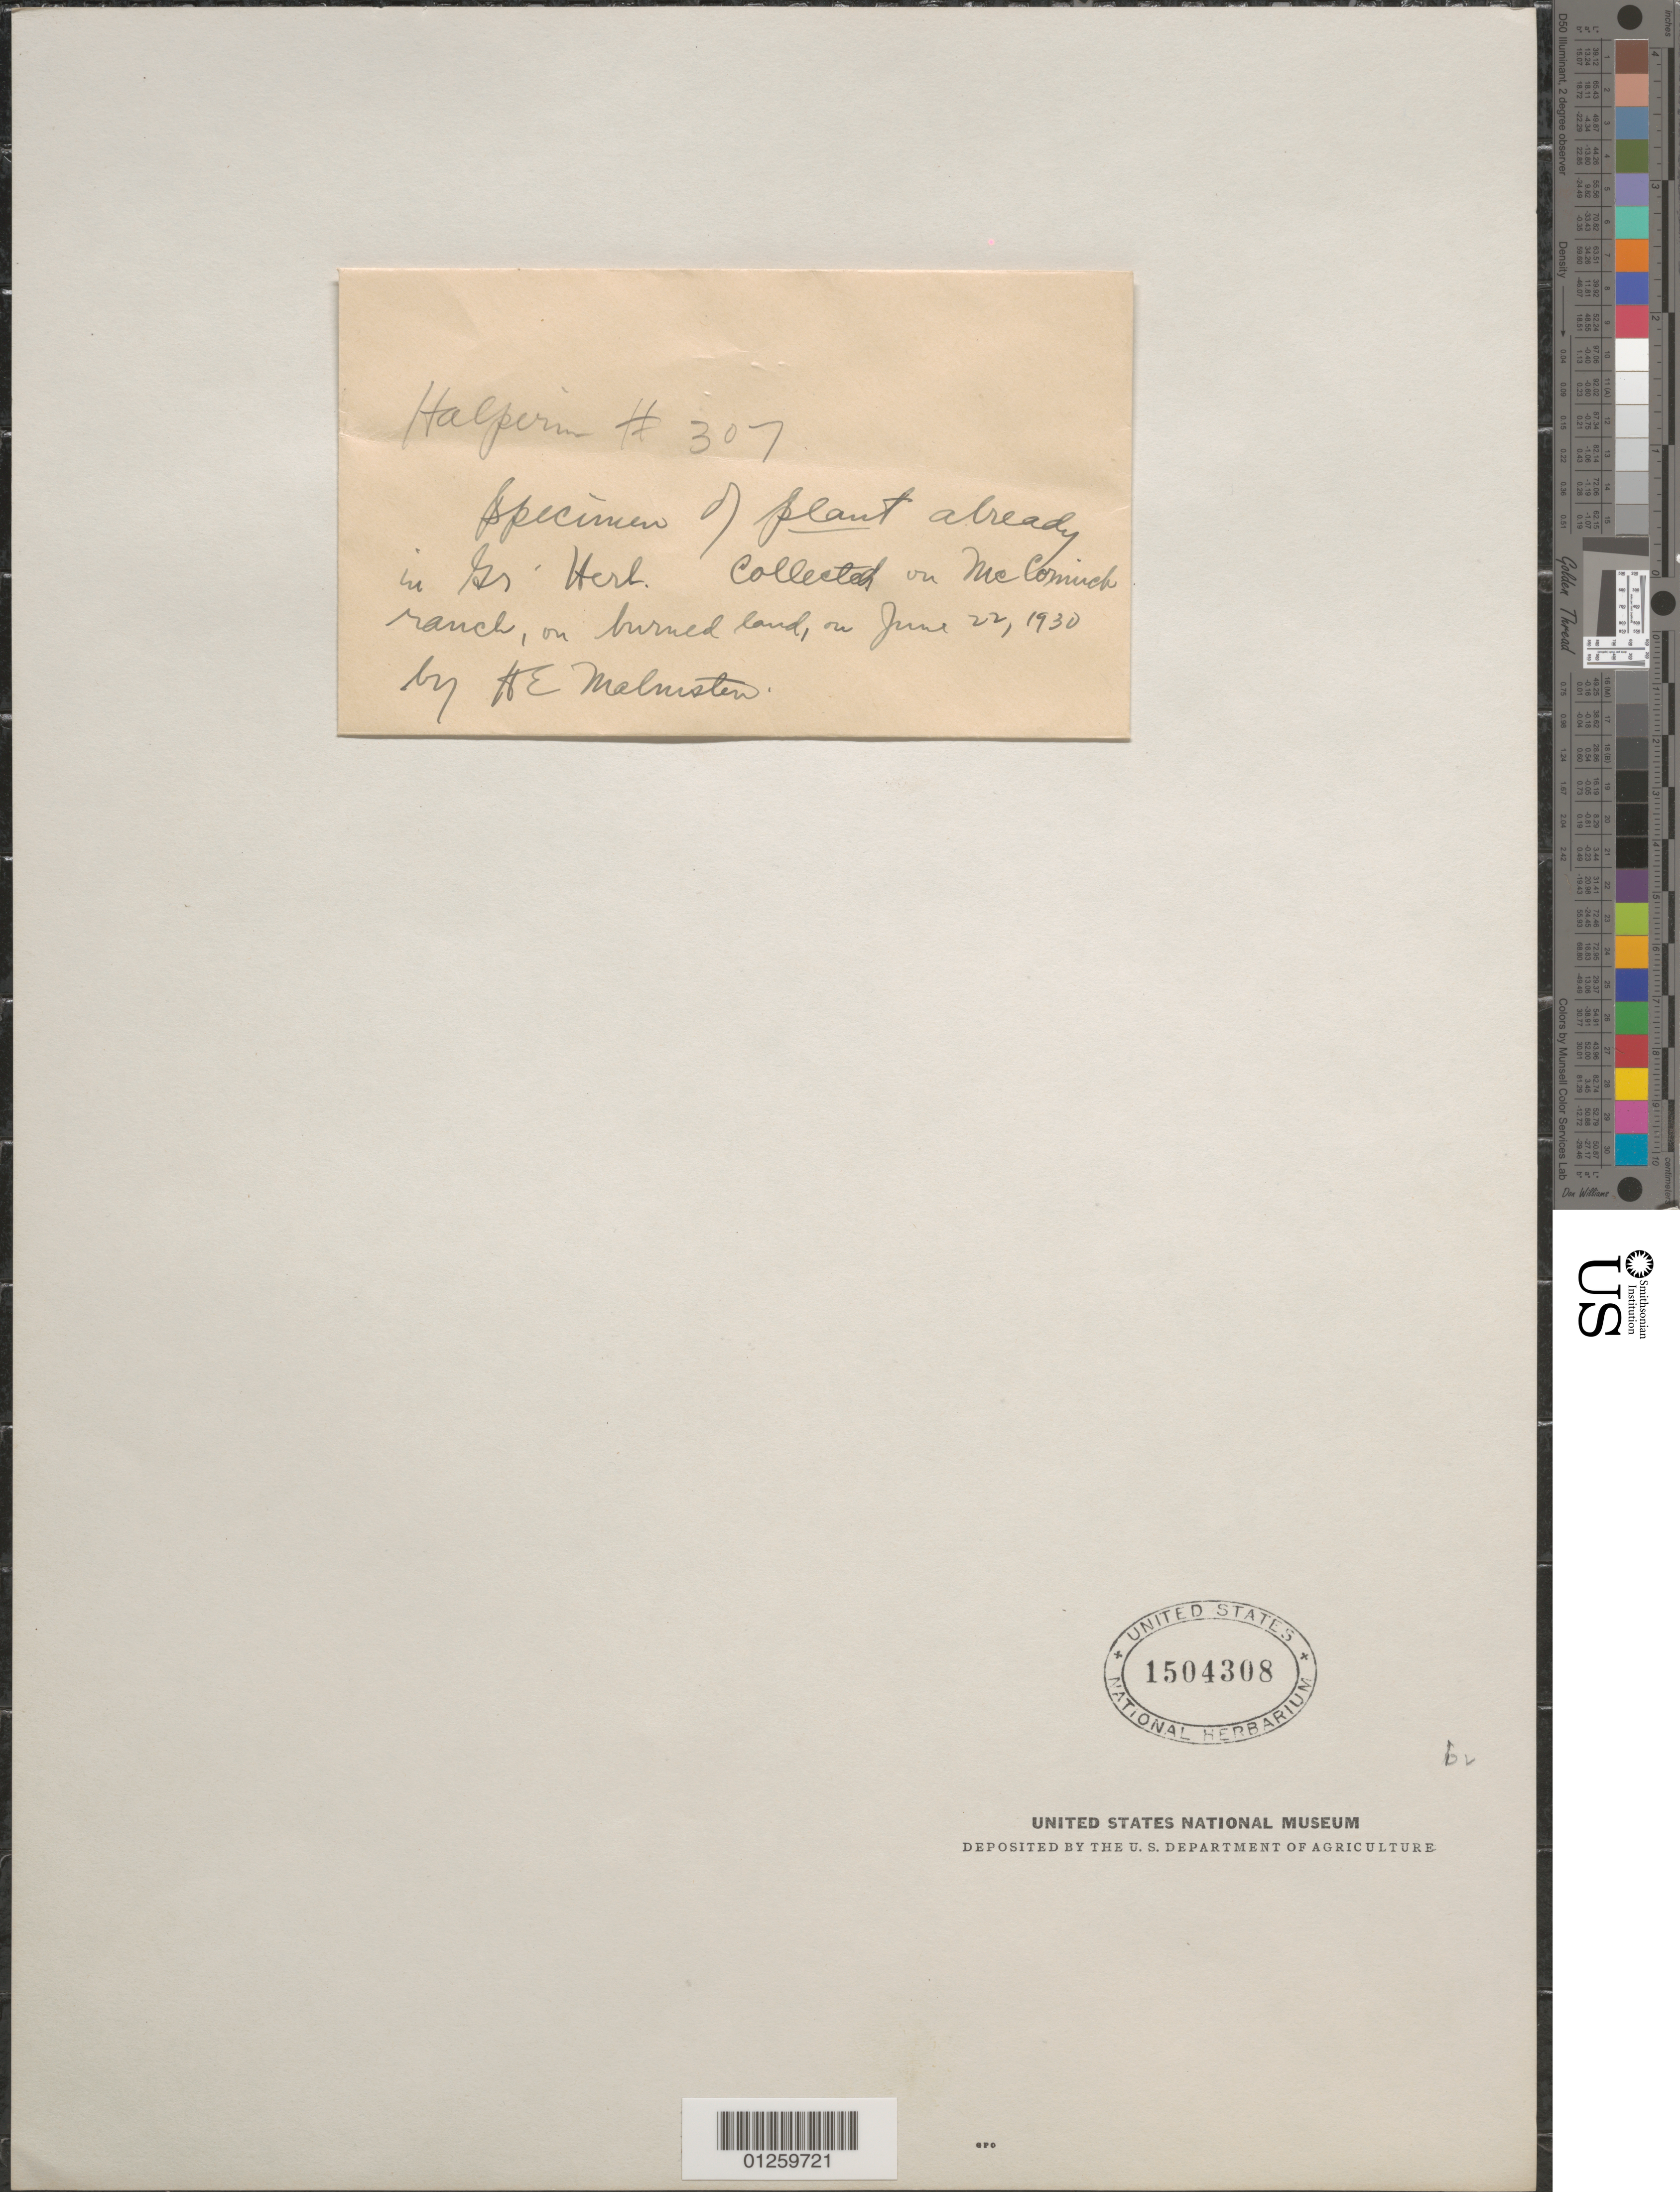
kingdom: Plantae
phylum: Tracheophyta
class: Liliopsida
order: Poales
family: Poaceae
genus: Poa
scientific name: Poa bulbosa subsp. bulbosa var. vivipara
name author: Koeler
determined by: Soreng, Robert J., Research Associate (BOT), Smithsonian Institution - National Museum of Natural History (UNITED STATES)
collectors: M. Halperin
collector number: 307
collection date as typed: June 22, 1930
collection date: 1930-06-22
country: United States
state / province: California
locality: McCormick Ranch.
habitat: on burned land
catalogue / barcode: US 1504308